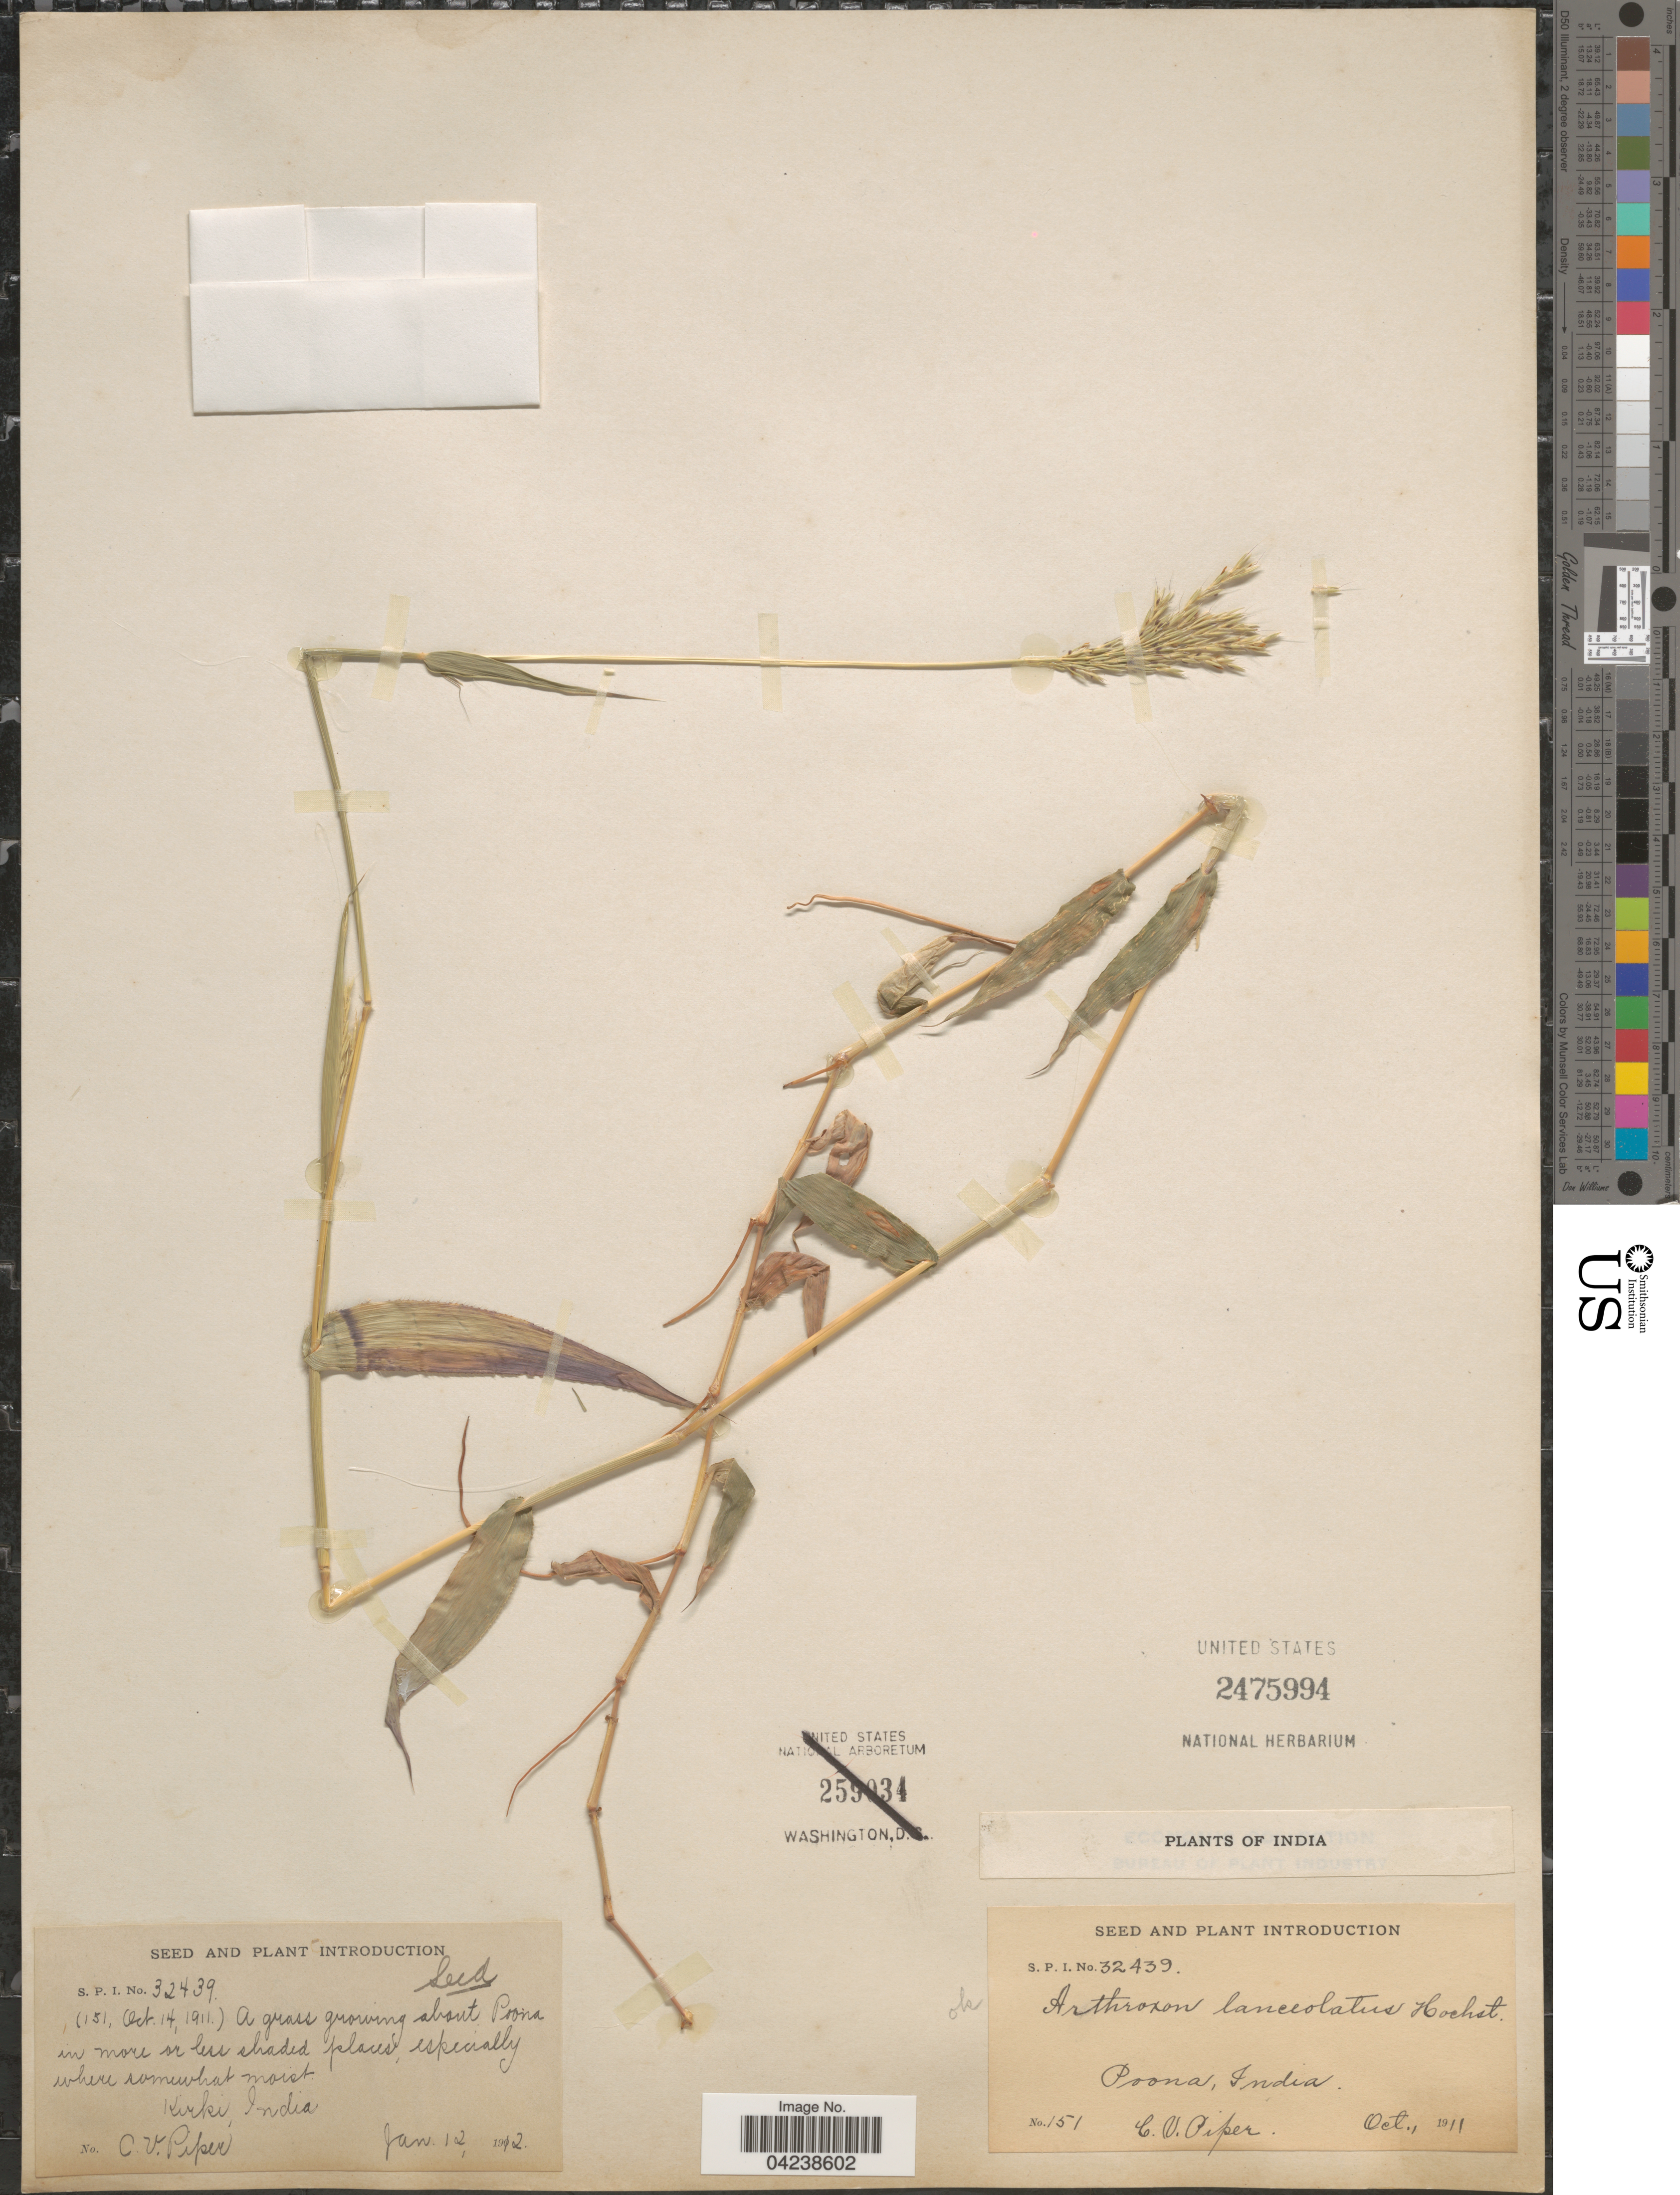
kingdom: Plantae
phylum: Tracheophyta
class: Liliopsida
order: Poales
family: Poaceae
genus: Arthraxon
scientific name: Arthraxon lanceolatus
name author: (Roxb.) Hochst.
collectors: C. V. Piper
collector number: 151/32439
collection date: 1911-10-14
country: India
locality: Poona.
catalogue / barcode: US 2475994